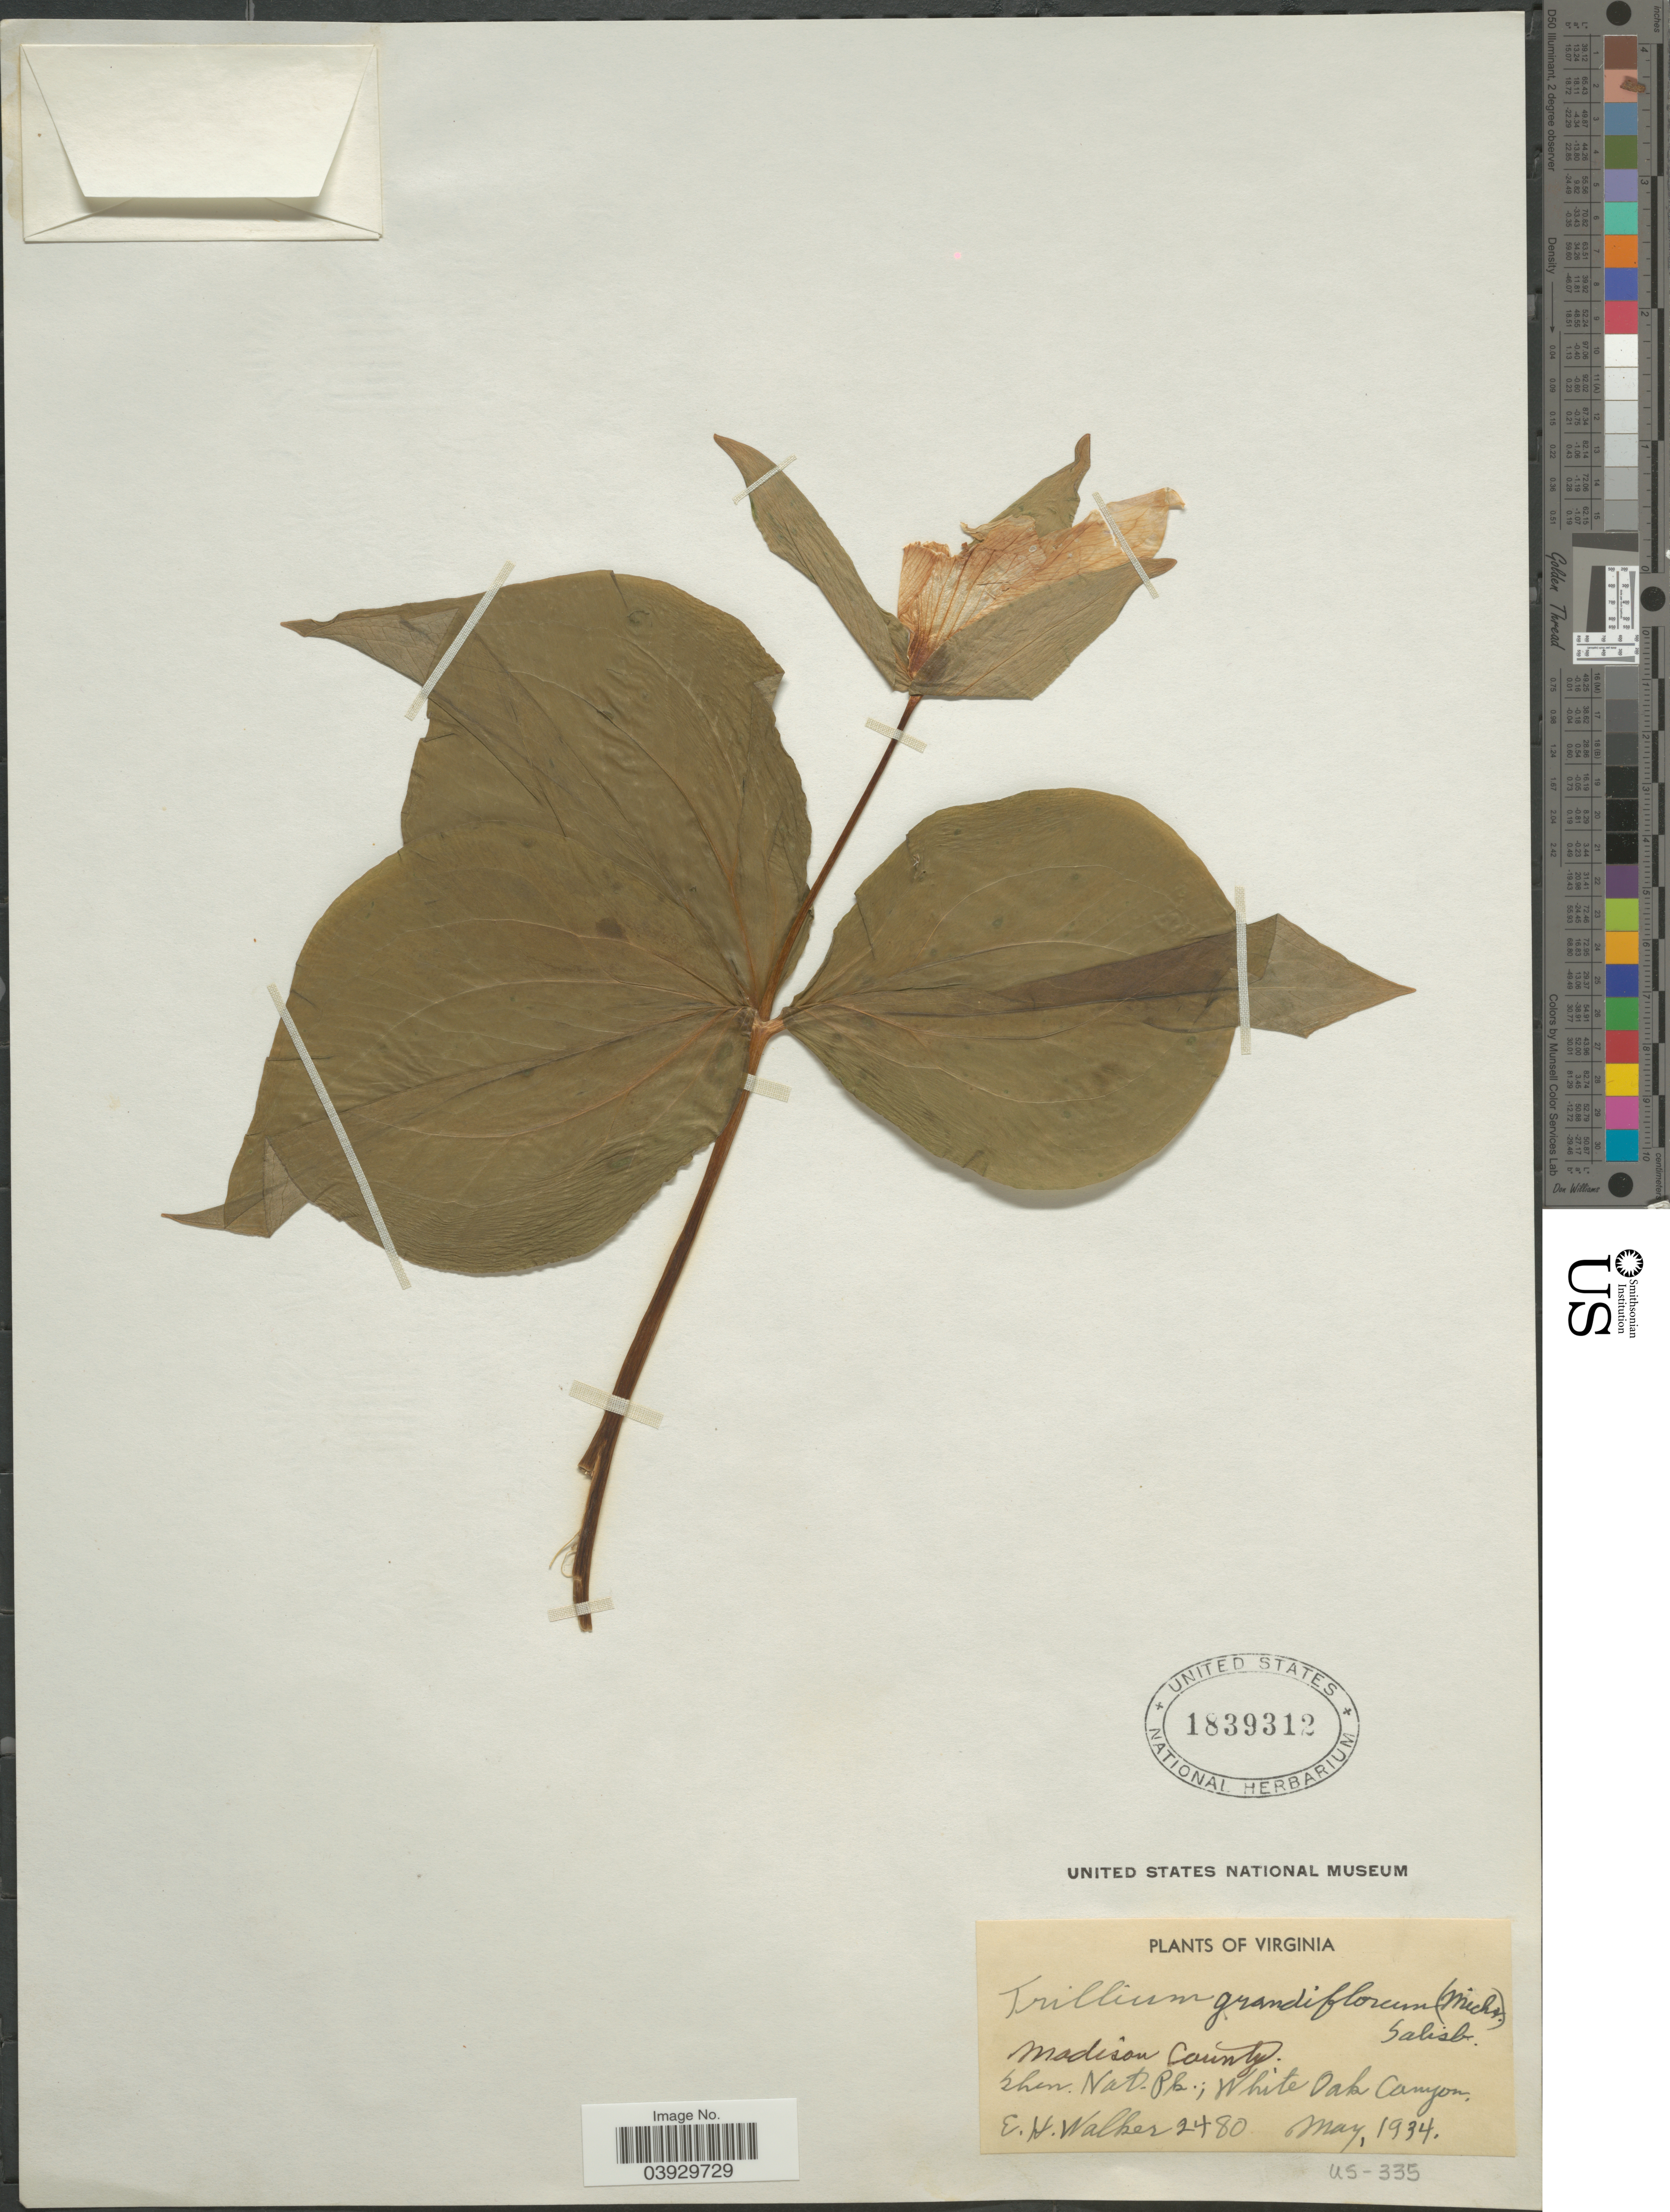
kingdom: Plantae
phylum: Tracheophyta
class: Liliopsida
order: Liliales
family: Melanthiaceae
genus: Trillium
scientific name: Trillium grandiflorum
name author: (Michx.) Salisb.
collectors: E. H. Walker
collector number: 2480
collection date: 1934-05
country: United States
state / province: Virginia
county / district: Madison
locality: Shen. Nat. Pk.; White Oak Canyon.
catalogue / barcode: US 1839312